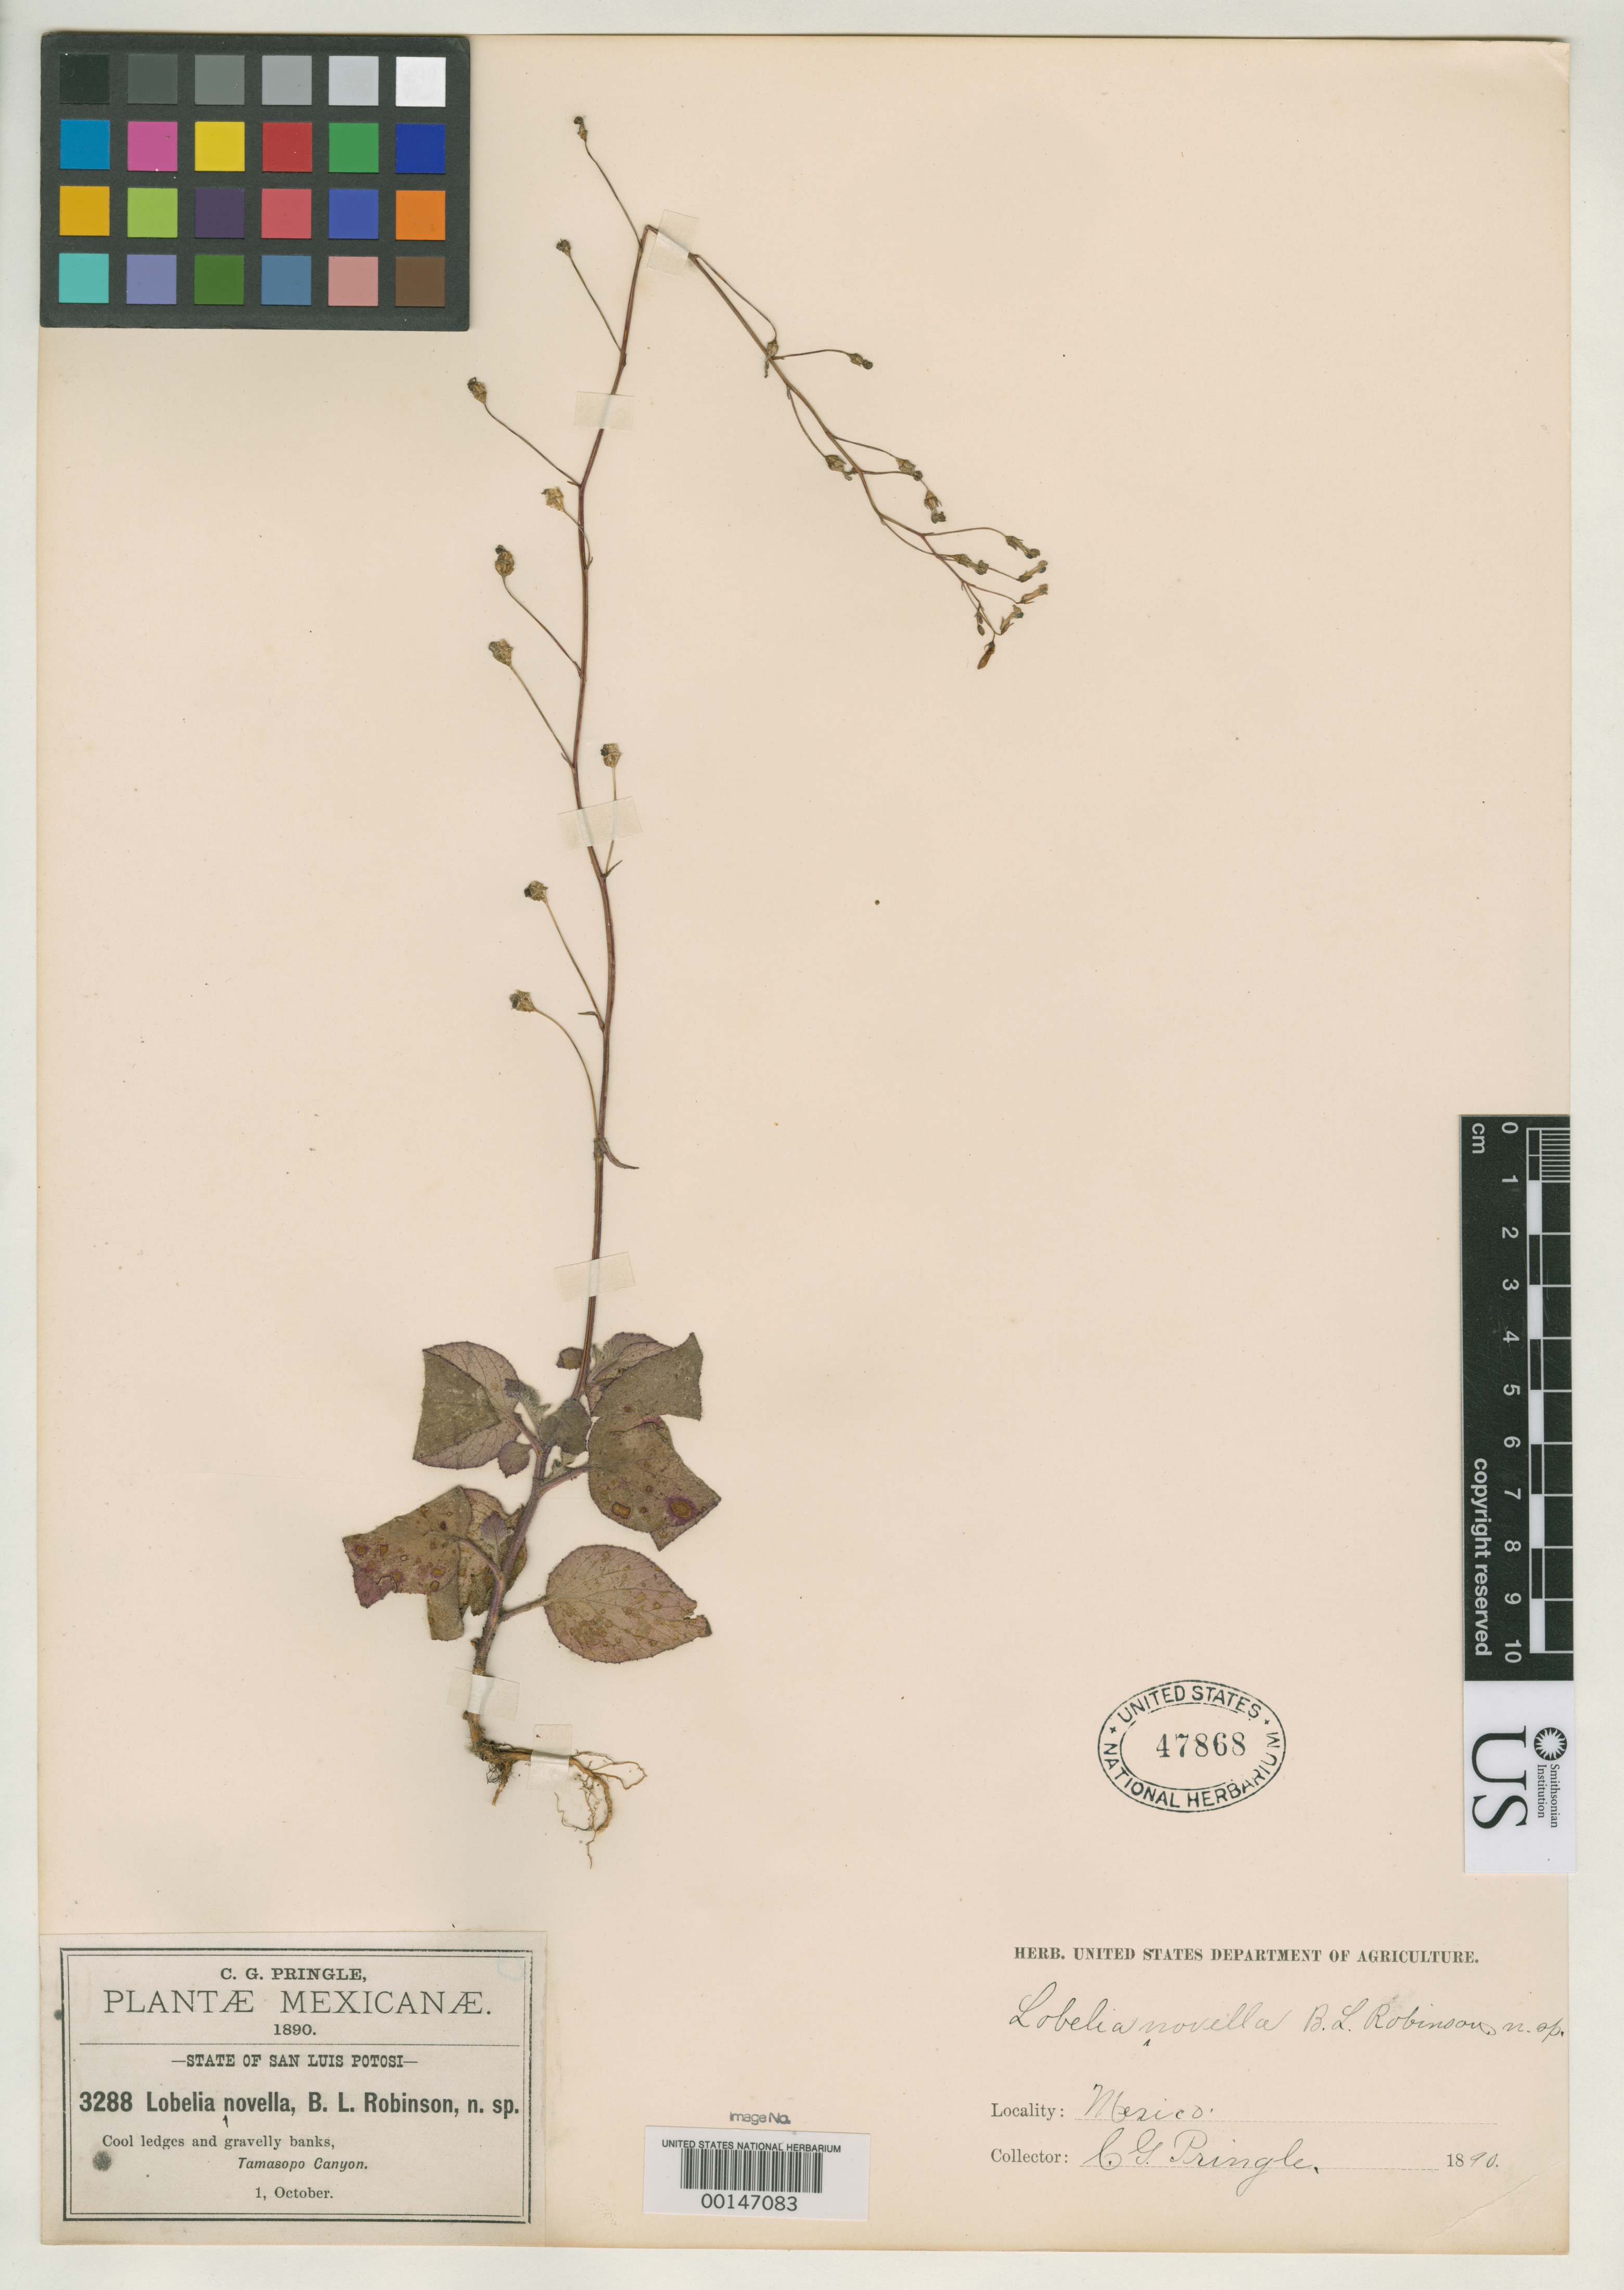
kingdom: Plantae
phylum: Tracheophyta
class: Magnoliopsida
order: Asterales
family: Campanulaceae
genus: Lobelia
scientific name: Lobelia novella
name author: B.L. Rob.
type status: Isotype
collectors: C. G. Pringle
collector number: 3288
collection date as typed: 01 Oct 1890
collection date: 1890-10-01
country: Mexico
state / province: San Luis Potosi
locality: Tamasopo Canyon.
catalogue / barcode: US 47868